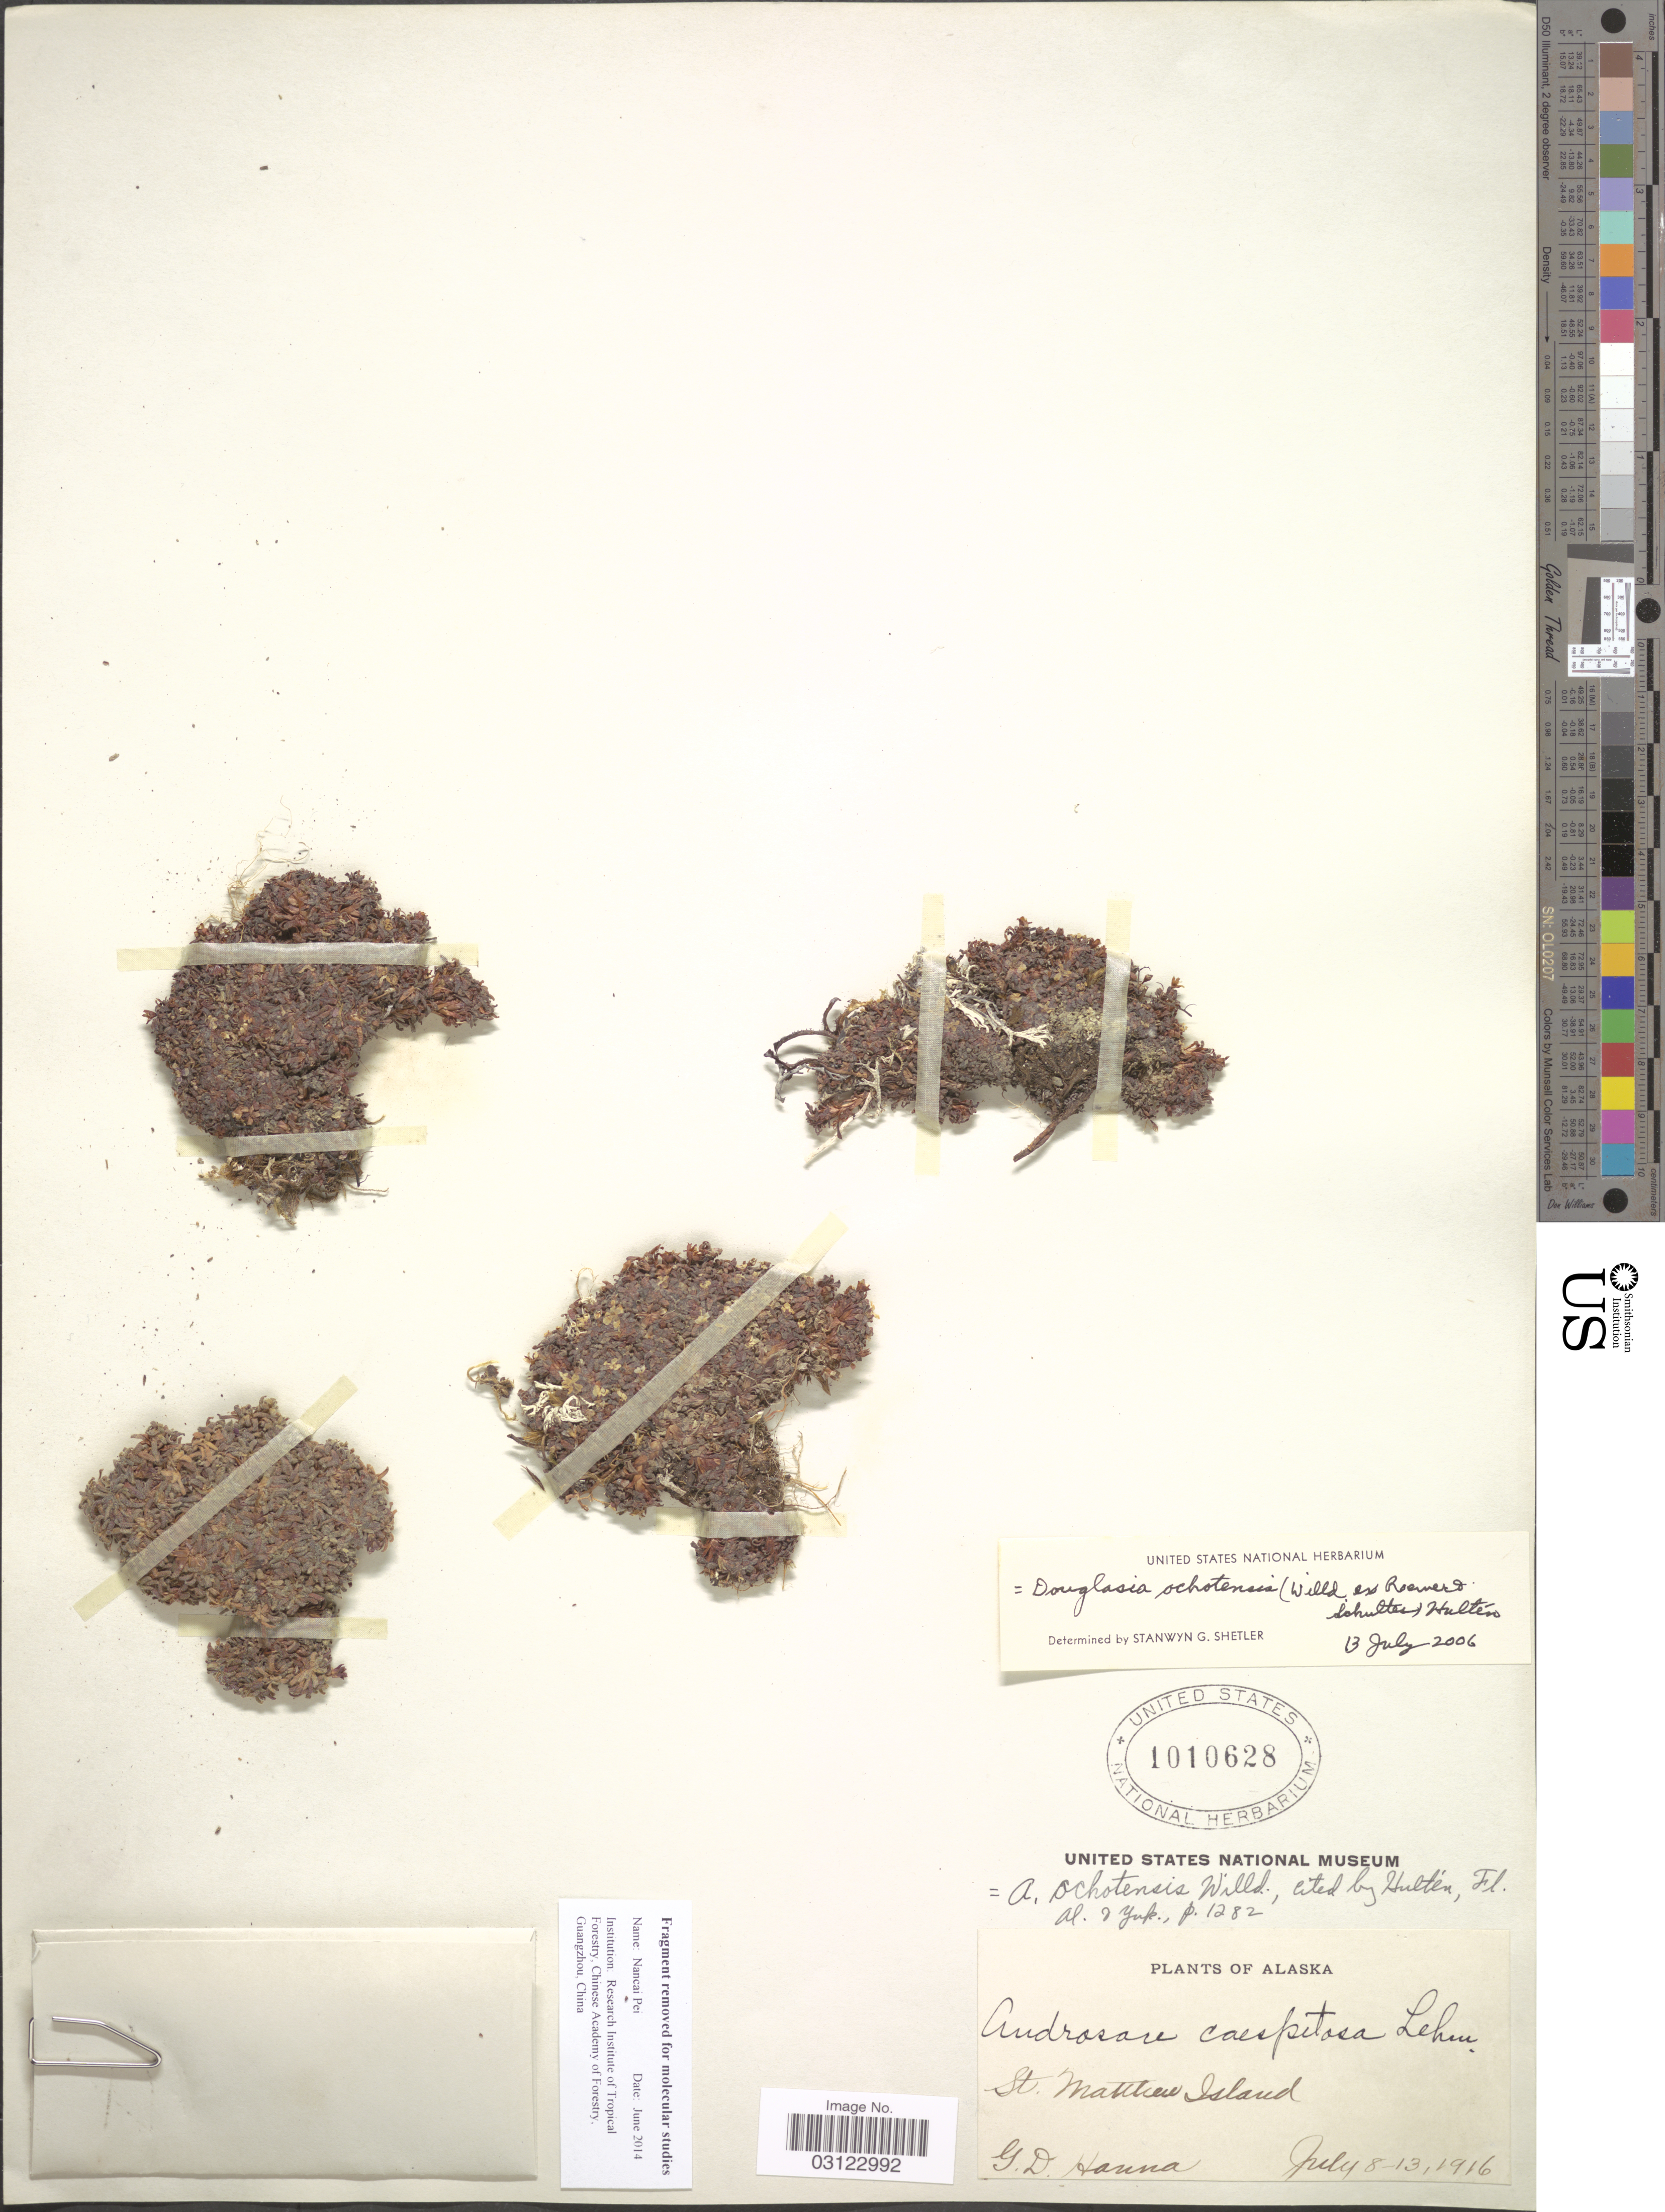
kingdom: Plantae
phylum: Tracheophyta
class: Magnoliopsida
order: Ericales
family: Primulaceae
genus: Douglasia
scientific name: Douglasia ochotensis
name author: (Roem. & Schult.) Hultén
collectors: G. D. Hanna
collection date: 1916-07-08/1916-07-13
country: United States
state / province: Alaska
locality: St. Matthew Island.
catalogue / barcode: US 1010628